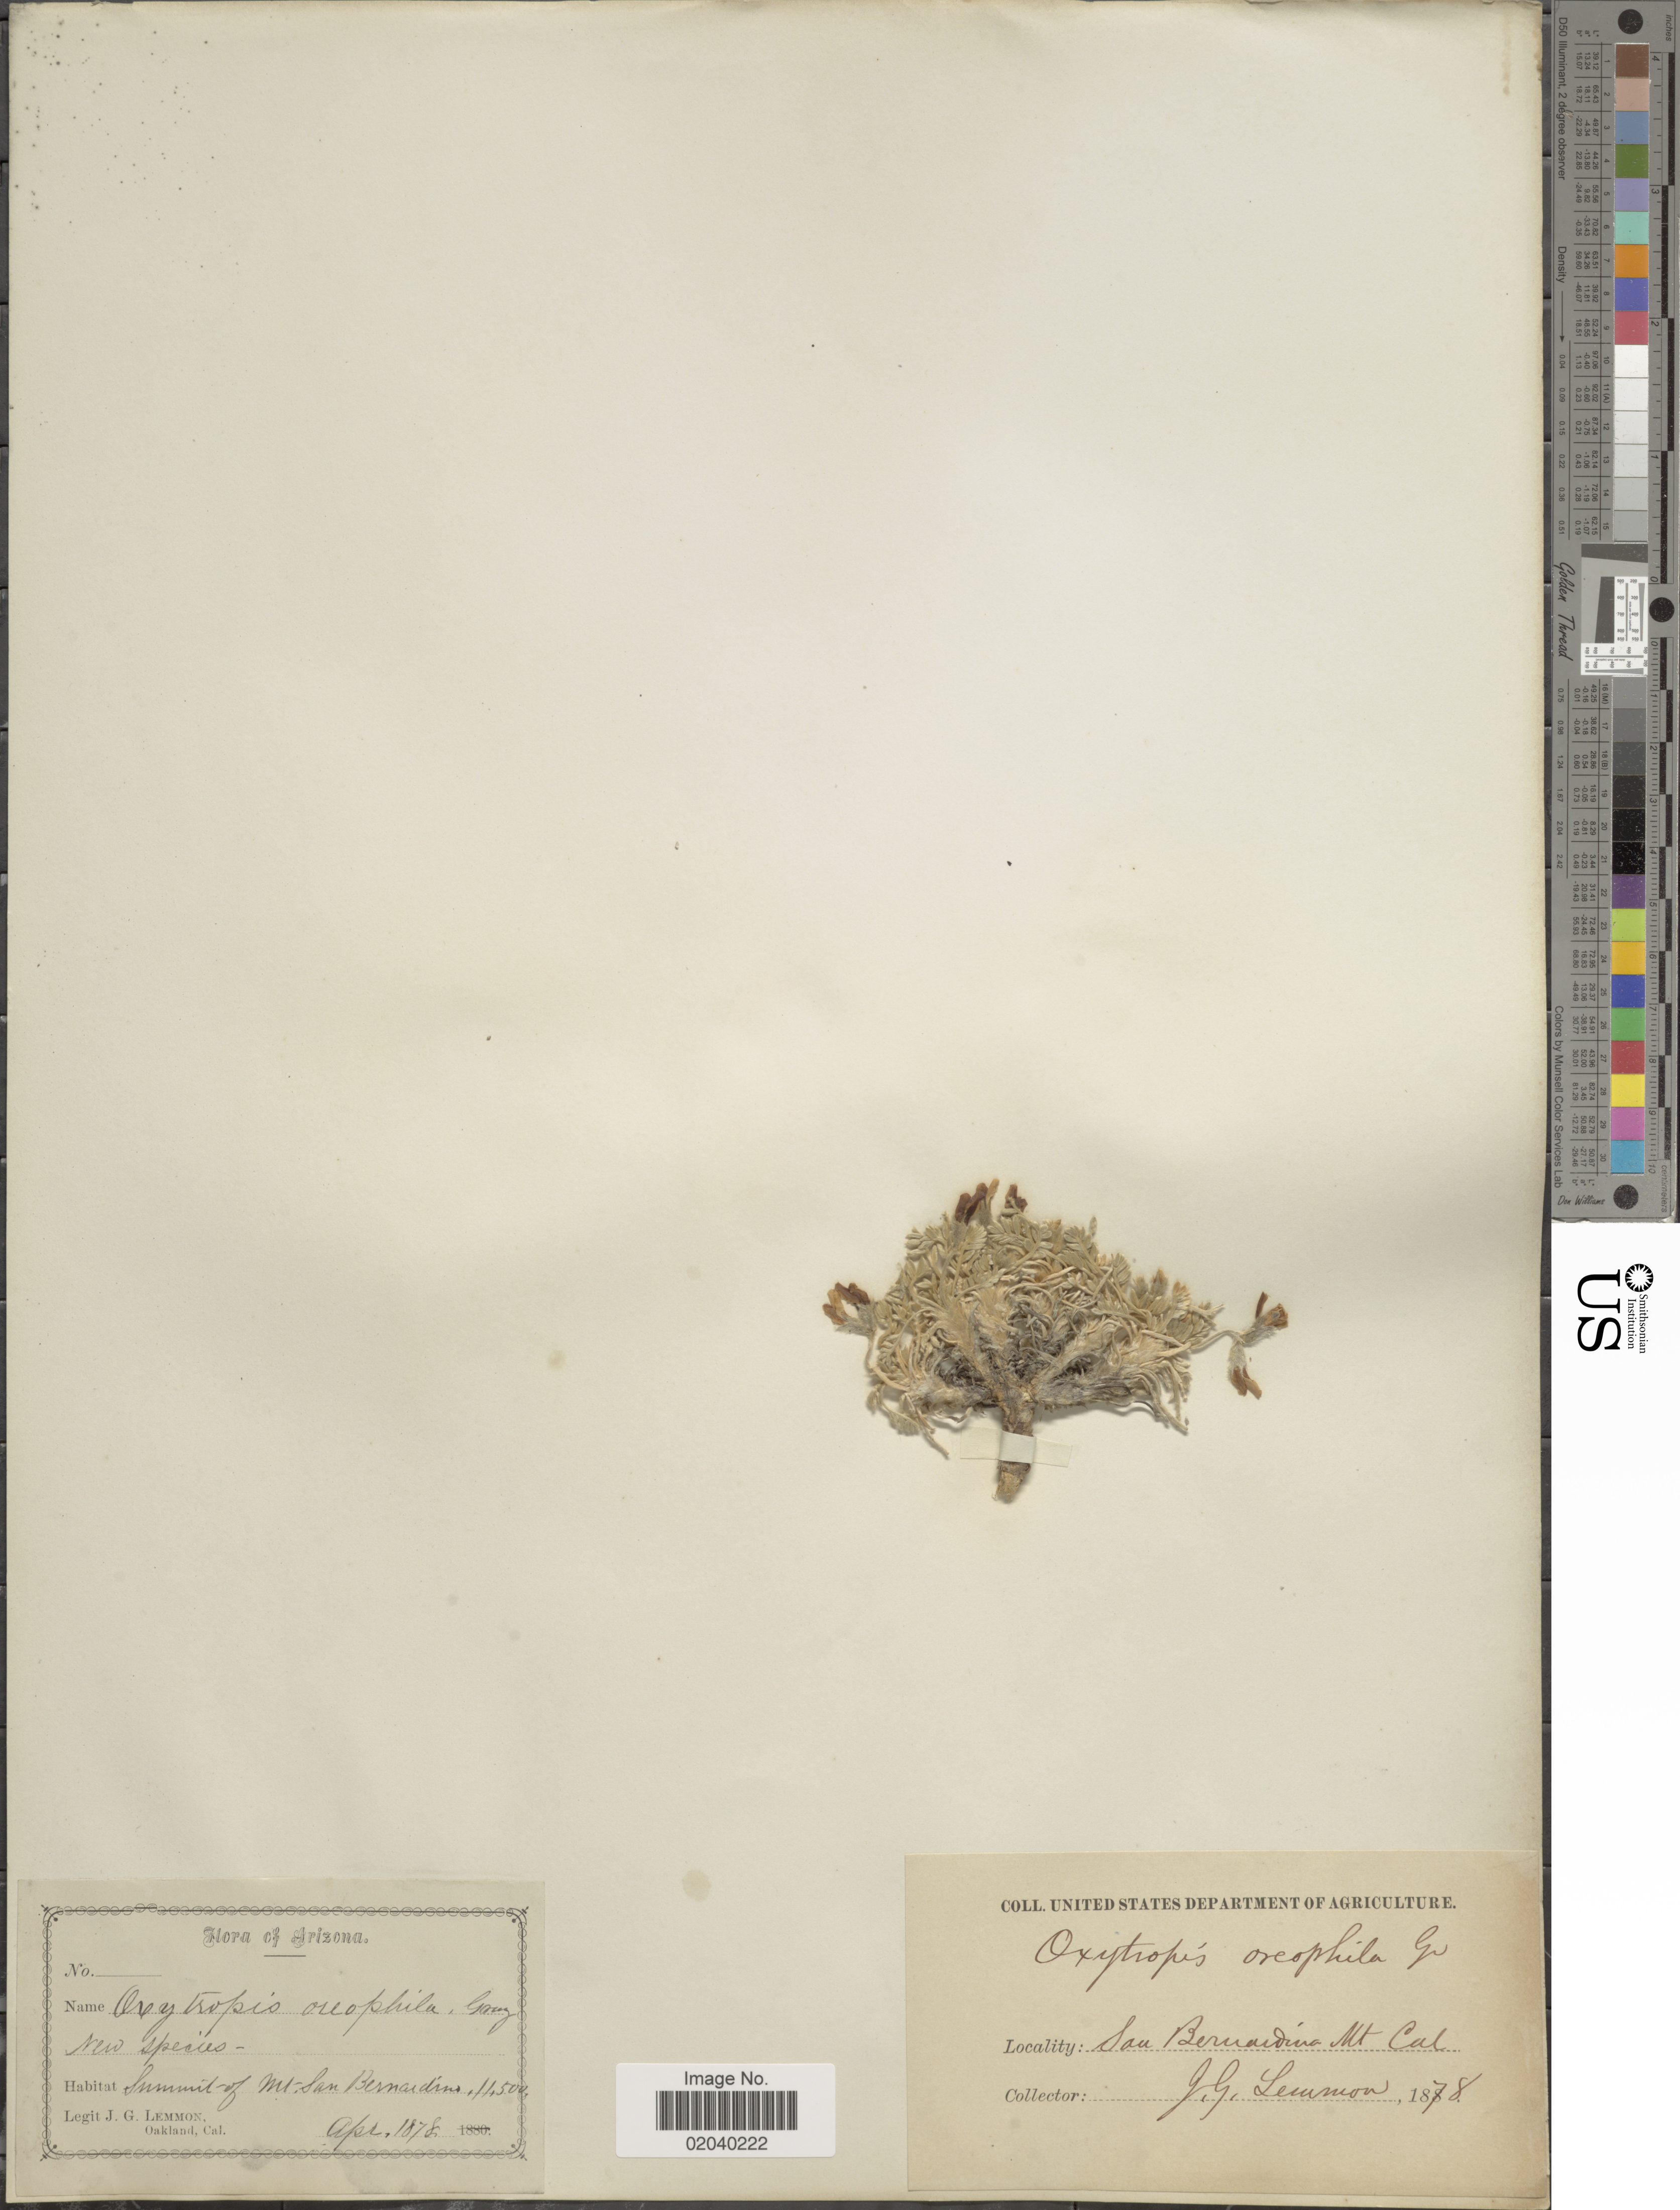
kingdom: Plantae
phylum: Tracheophyta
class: Magnoliopsida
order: Fabales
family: Fabaceae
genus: Oxytropis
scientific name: Oxytropis oreophila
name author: A. Gray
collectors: J. Lemmon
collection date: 1878-04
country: United States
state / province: Arizona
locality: Summit of Mt San Bernardino